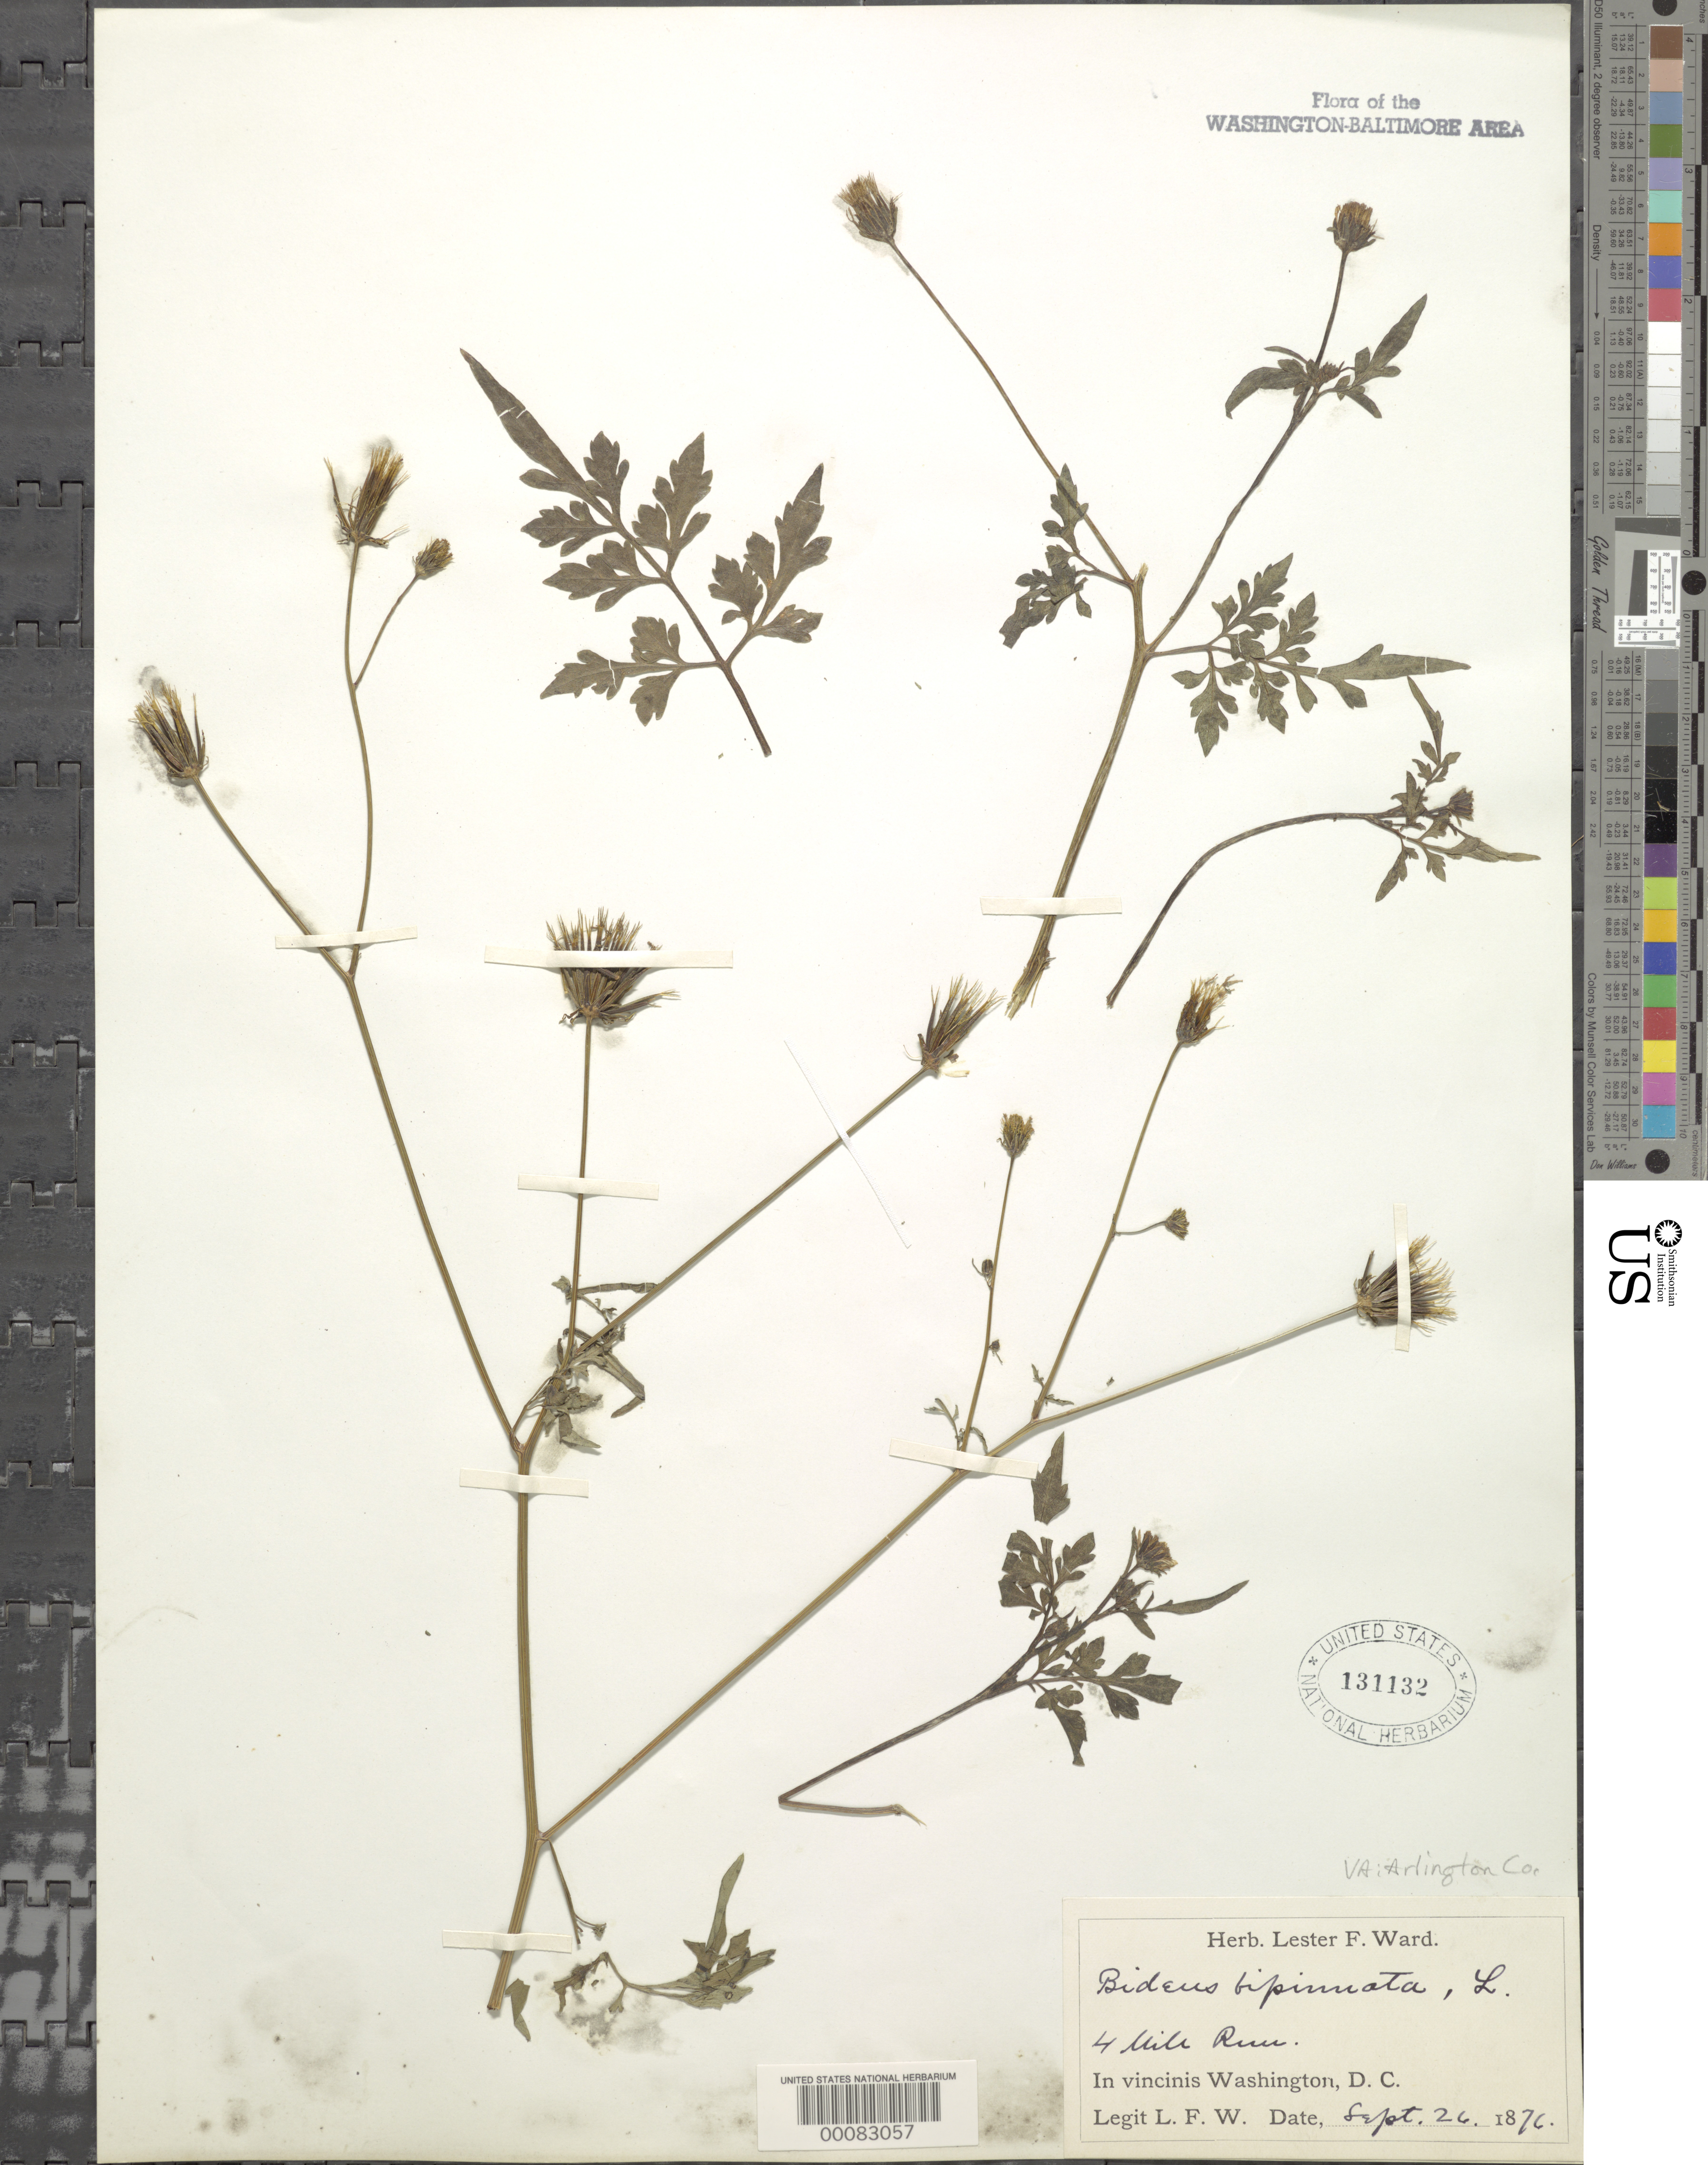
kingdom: Plantae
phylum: Tracheophyta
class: Magnoliopsida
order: Asterales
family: Asteraceae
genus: Bidens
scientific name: Bidens bipinnata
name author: L.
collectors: L. F. Ward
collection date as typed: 26 Sep 1876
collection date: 1876-09-26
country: United States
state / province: Virginia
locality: Four Mile Run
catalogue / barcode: US 131132